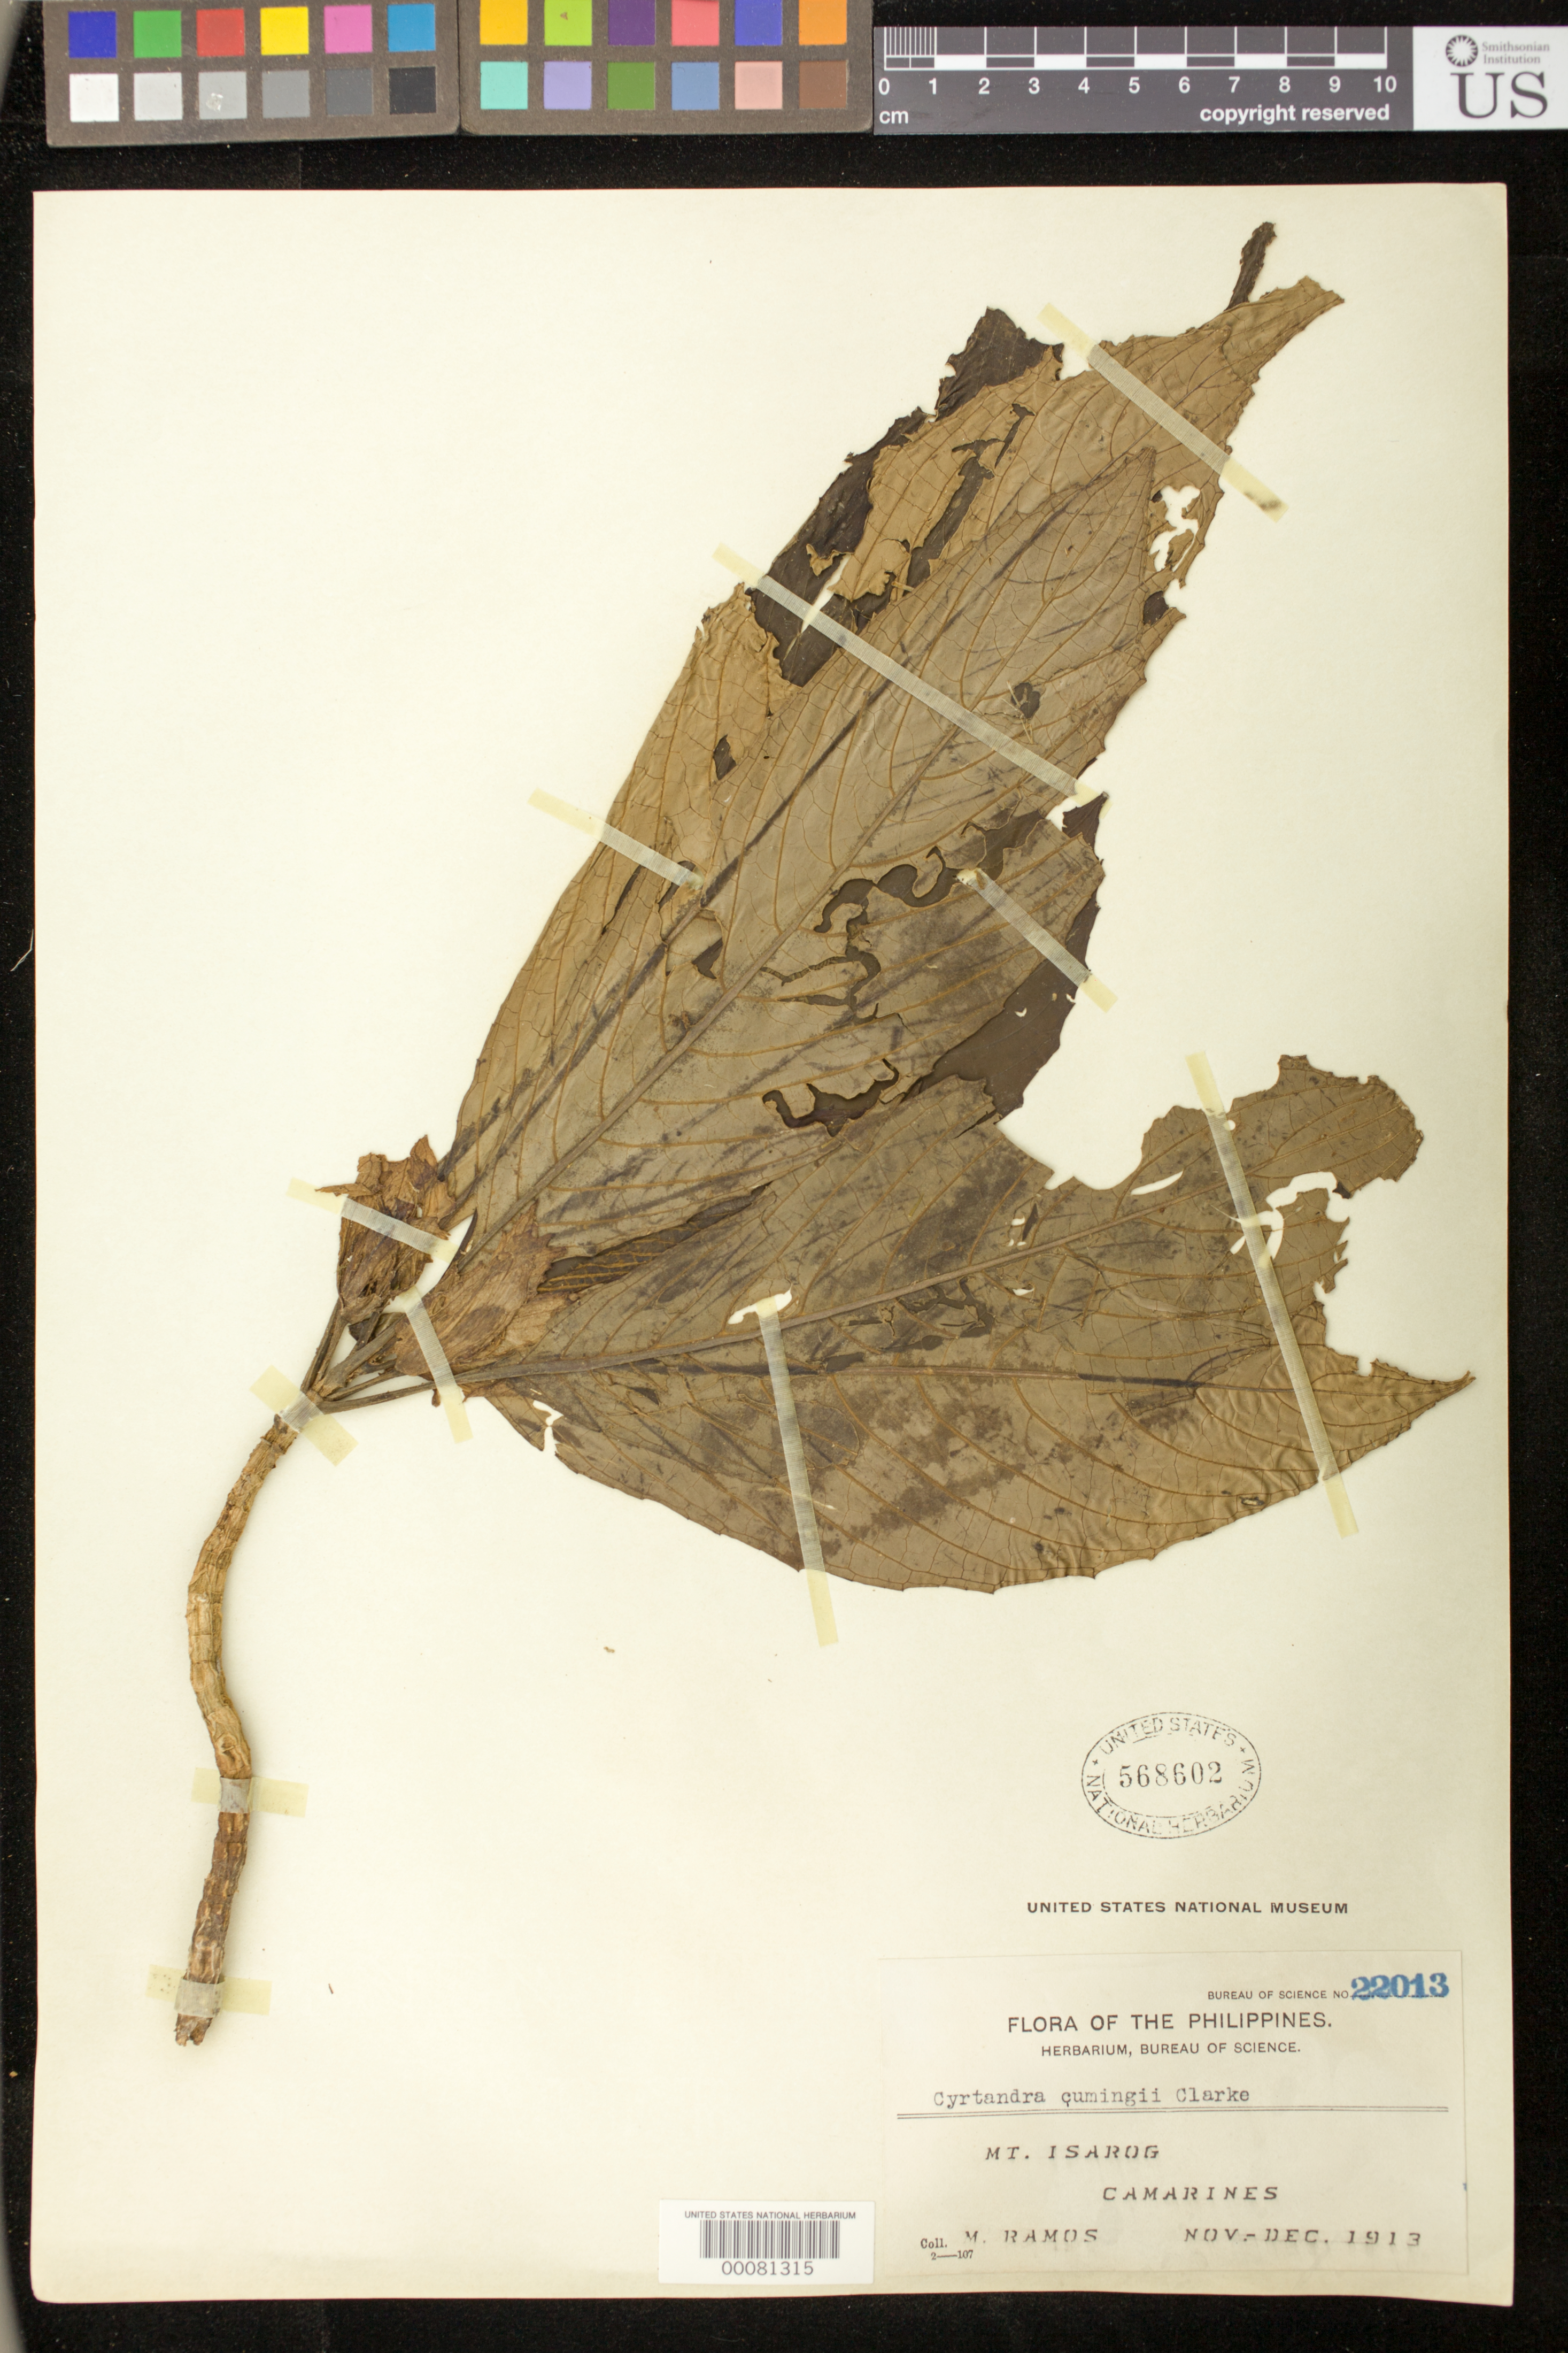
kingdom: Plantae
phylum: Tracheophyta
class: Magnoliopsida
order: Lamiales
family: Gesneriaceae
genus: Cyrtandra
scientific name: Cyrtandra cumingii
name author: C.B. Clarke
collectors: M. Ramos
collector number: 22013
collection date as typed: Nov-Dec 1913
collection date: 1913-11/1913-12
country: Philippines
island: Luzon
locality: Mt isarog, camarines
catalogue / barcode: US 568602